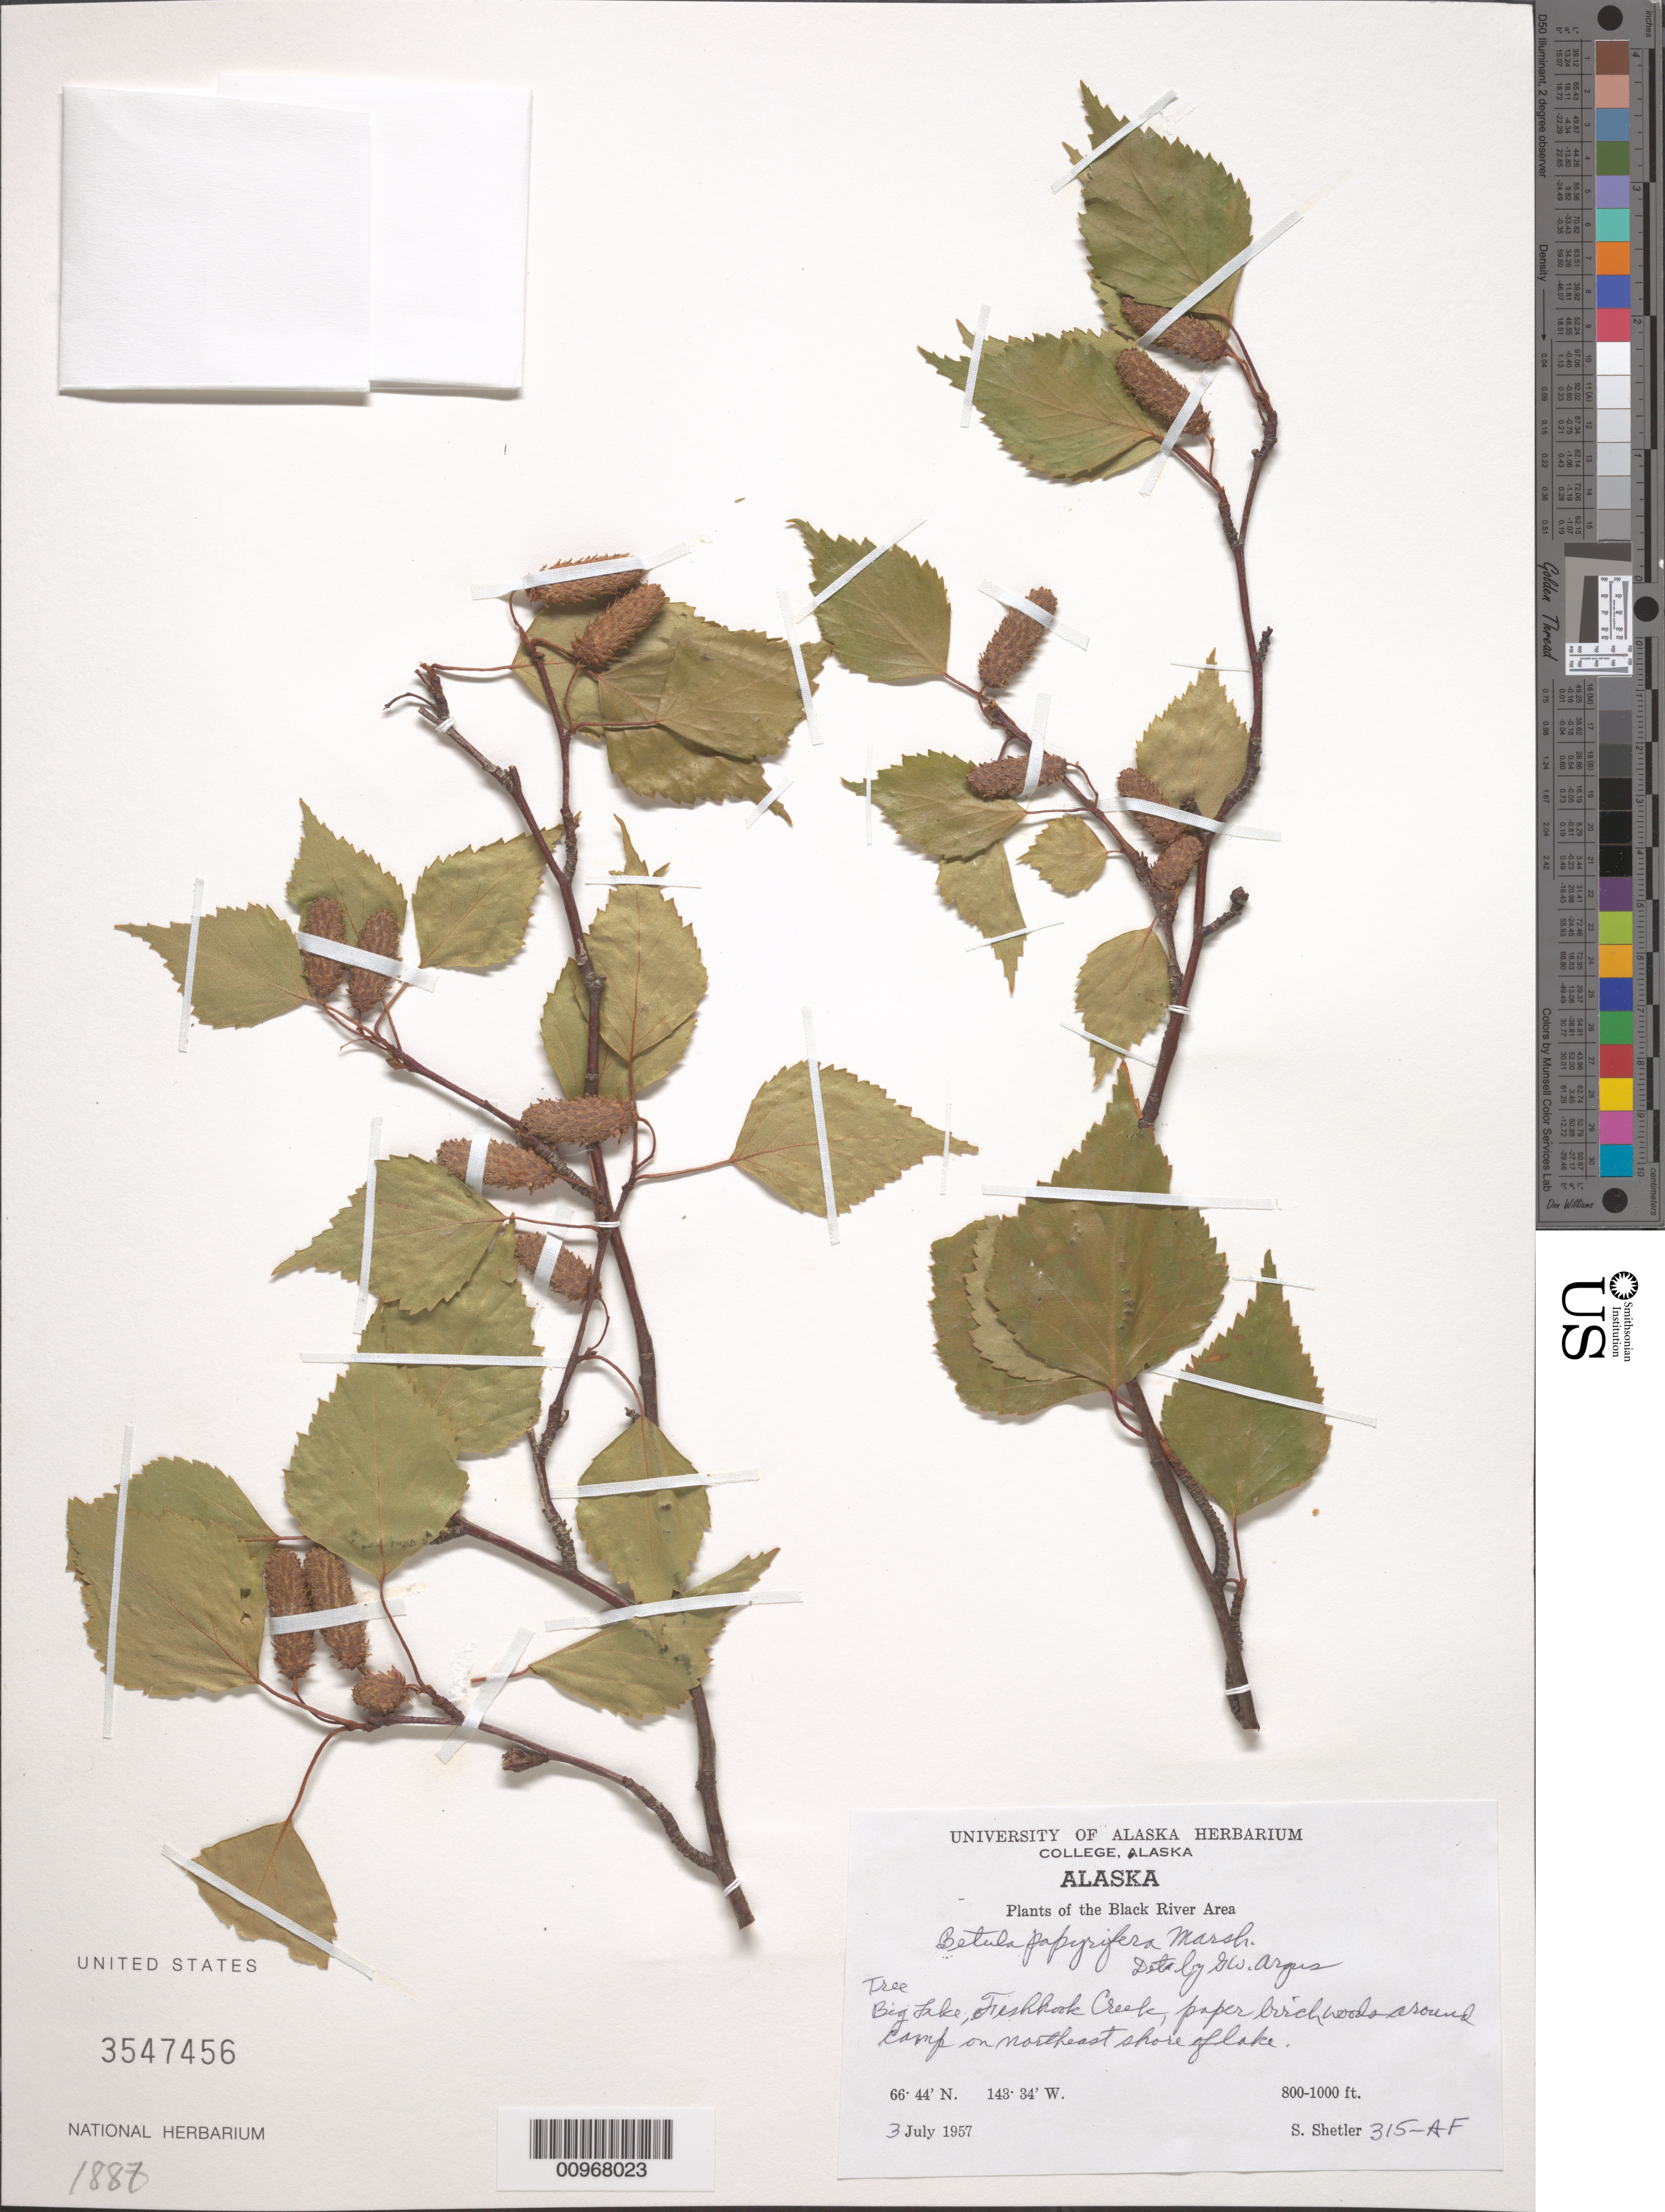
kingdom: Plantae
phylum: Tracheophyta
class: Magnoliopsida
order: Fagales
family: Betulaceae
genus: Betula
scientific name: Betula papyrifera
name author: Marshall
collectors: S. Shetler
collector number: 315-AF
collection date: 1957-07-03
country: United States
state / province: Alaska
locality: The Black River Area. Big Lake, Freshhook Creek, paper birchwoods around Camp on northeast shore of lake.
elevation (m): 244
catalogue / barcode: US 3547456